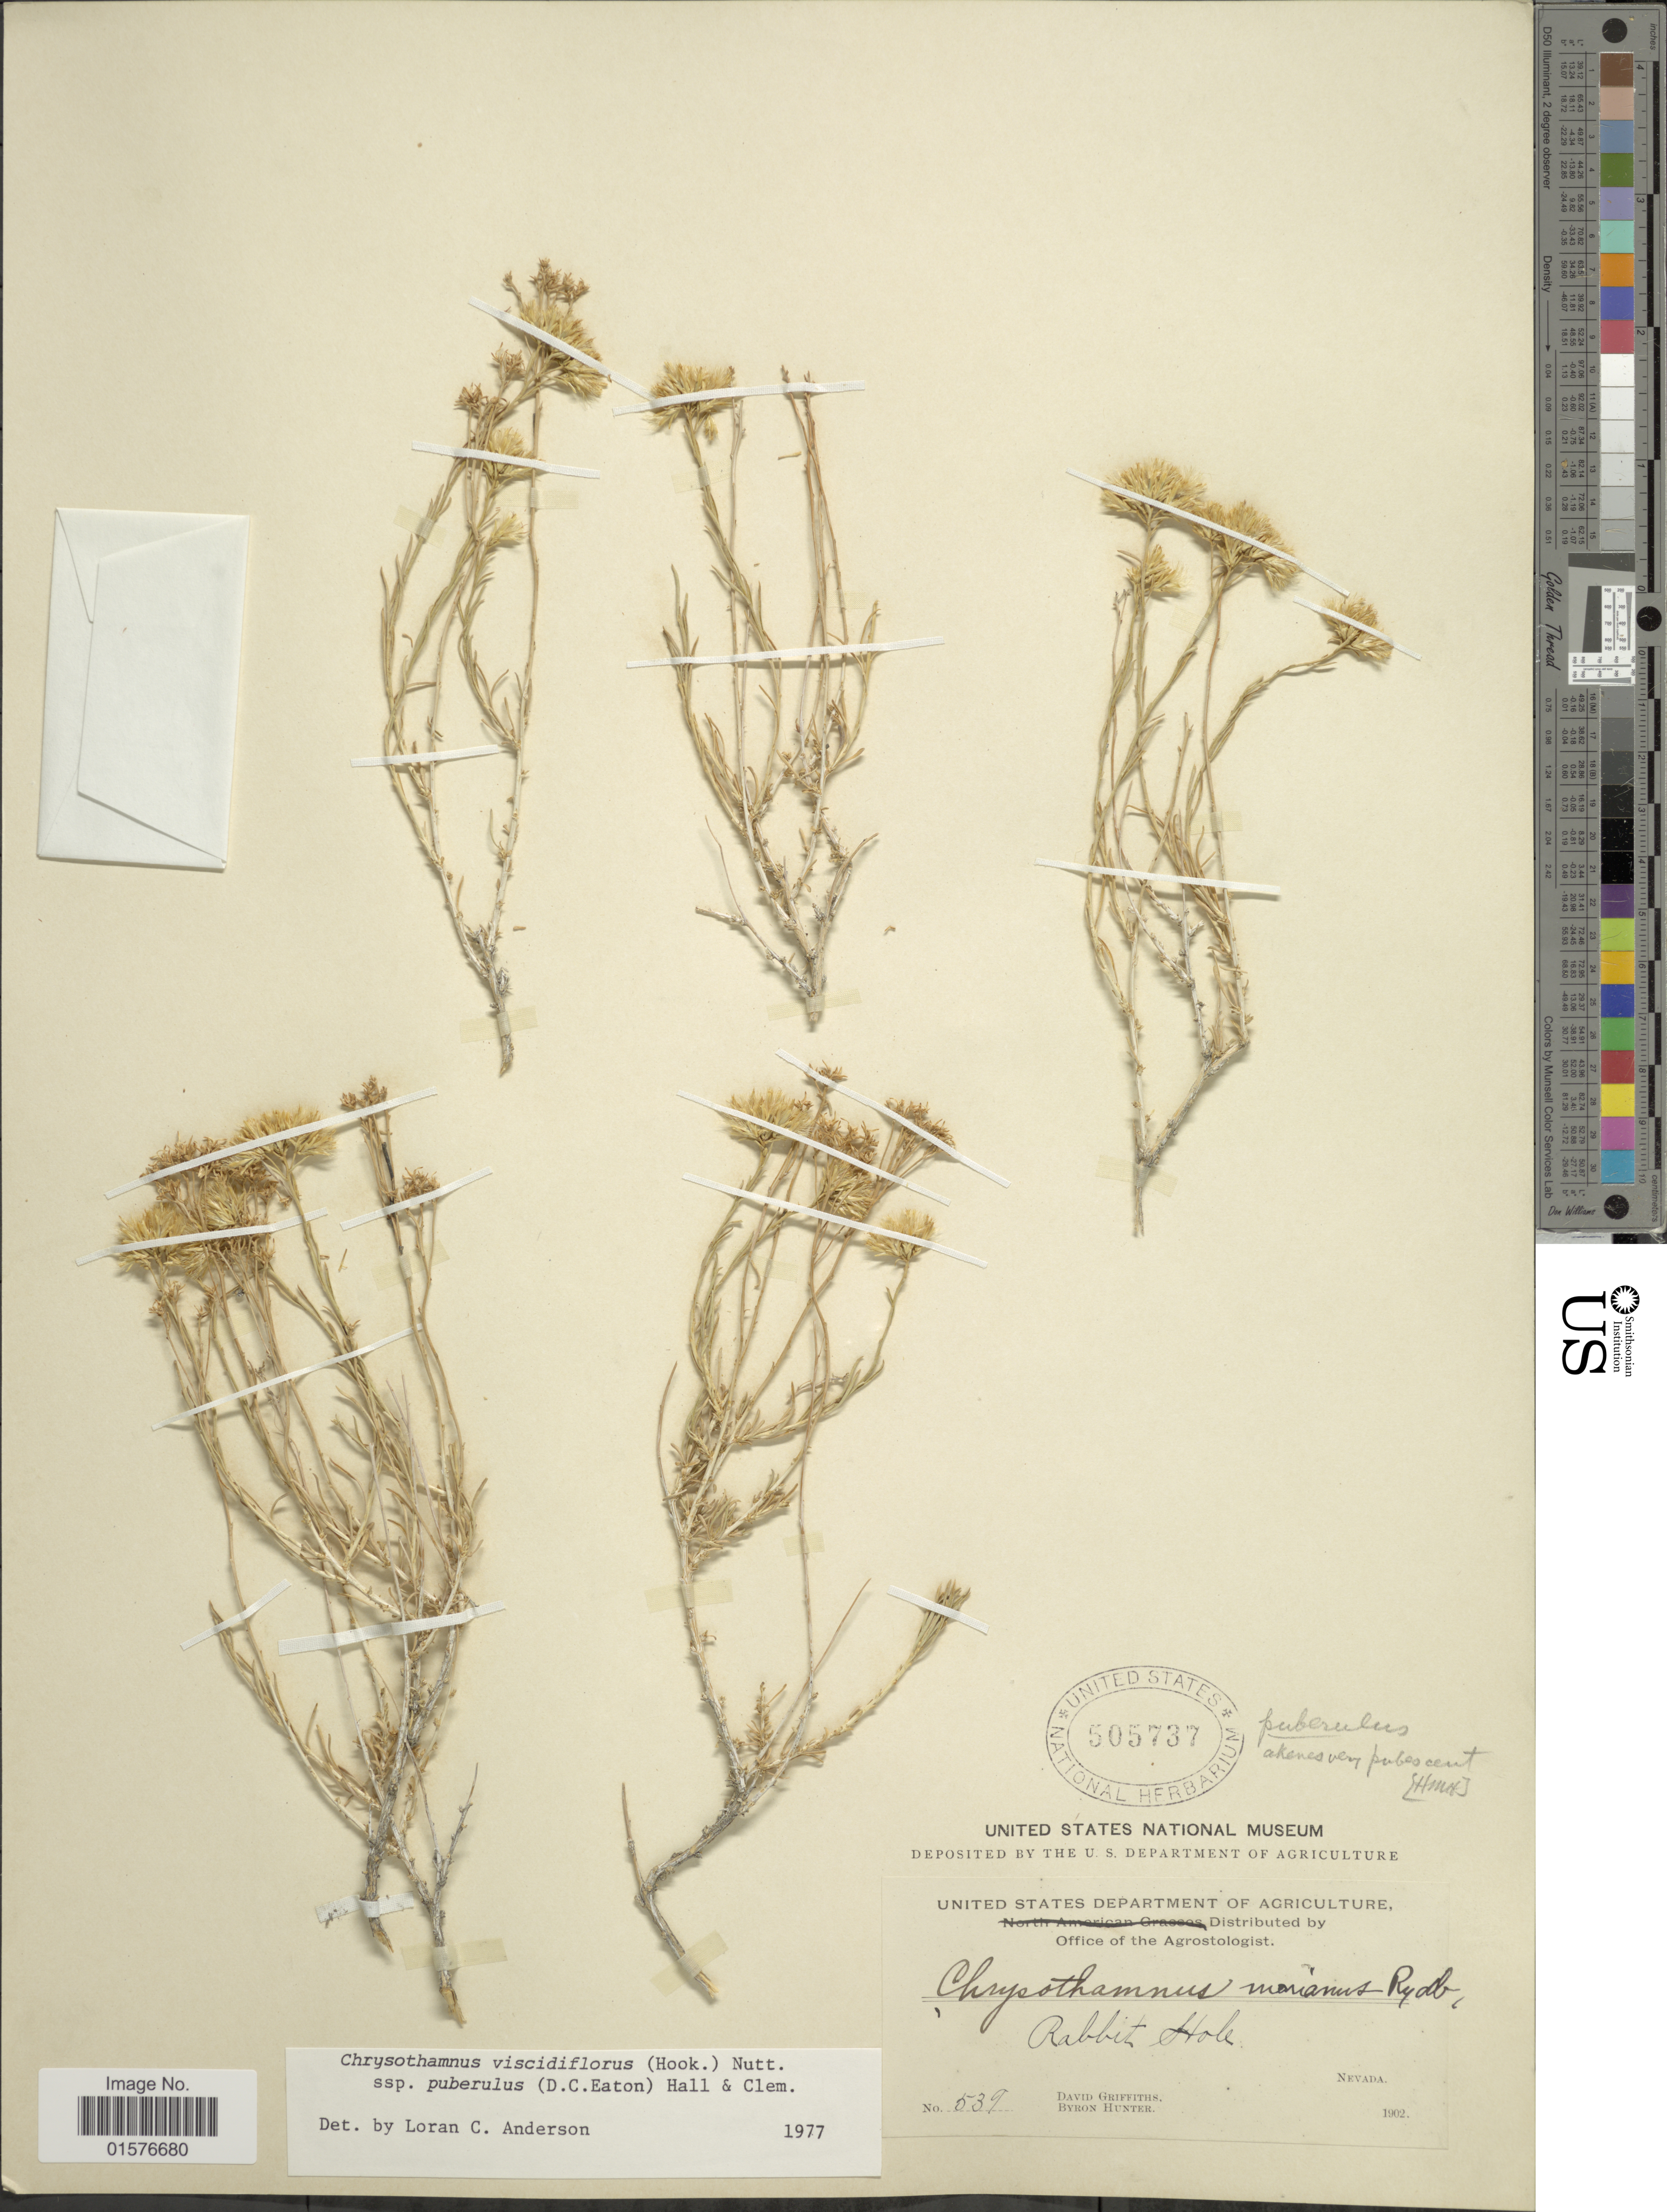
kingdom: Plantae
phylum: Tracheophyta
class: Magnoliopsida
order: Asterales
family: Asteraceae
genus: Chrysothamnus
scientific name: Chrysothamnus viscidiflorus subsp. puberulus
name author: (D.C. Eaton) H.M. Hall & Clem.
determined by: Urbatsch, Lowell E., Curator (LSU), Louisiana State University (UNITED STATES)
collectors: D. Griffiths & B. Hunter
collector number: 539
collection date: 1902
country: United States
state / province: Nevada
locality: Rabbit Hole.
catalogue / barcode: US 505737